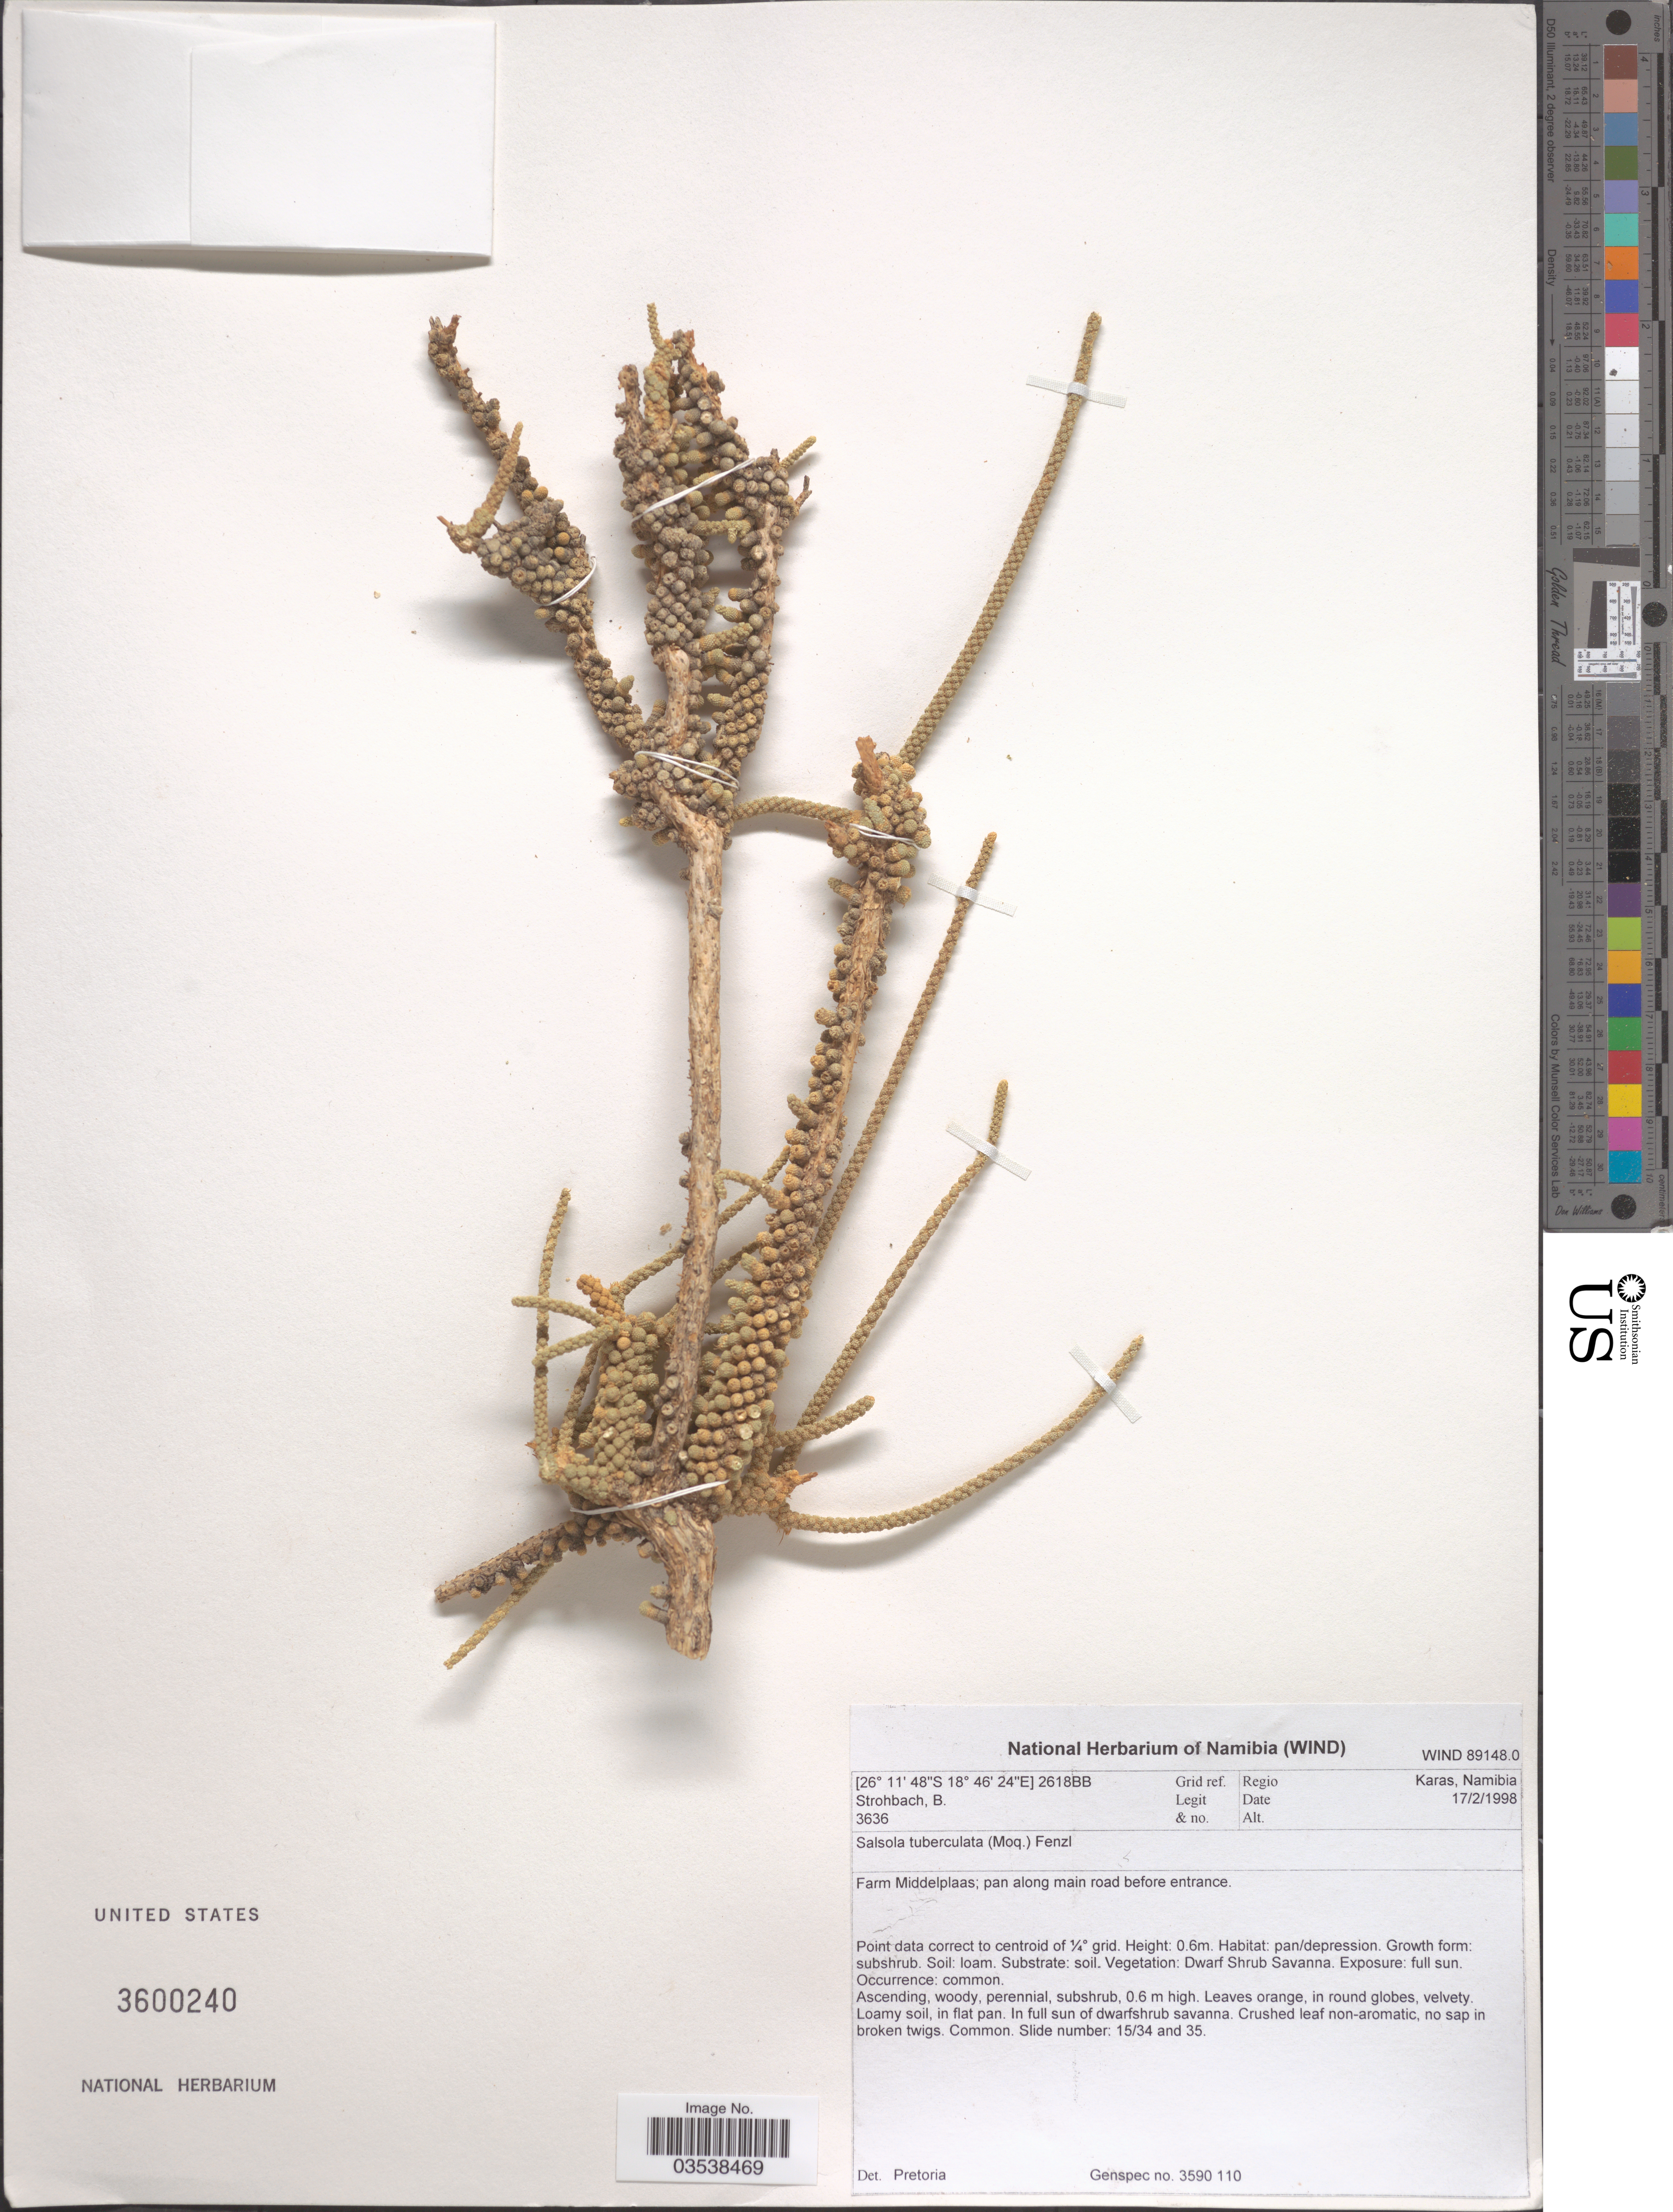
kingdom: Plantae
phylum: Tracheophyta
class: Magnoliopsida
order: Caryophyllales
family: Amaranthaceae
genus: Caroxylon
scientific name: Caroxylon tuberculatum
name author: Moq.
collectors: B. Strohbach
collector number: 3636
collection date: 1998-02-17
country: Namibia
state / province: Karas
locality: Grid ref. 2618BB. Regio: Karas, Namibia. Farm Middelplaas; pan along main road before entrance.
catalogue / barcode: US 3600240